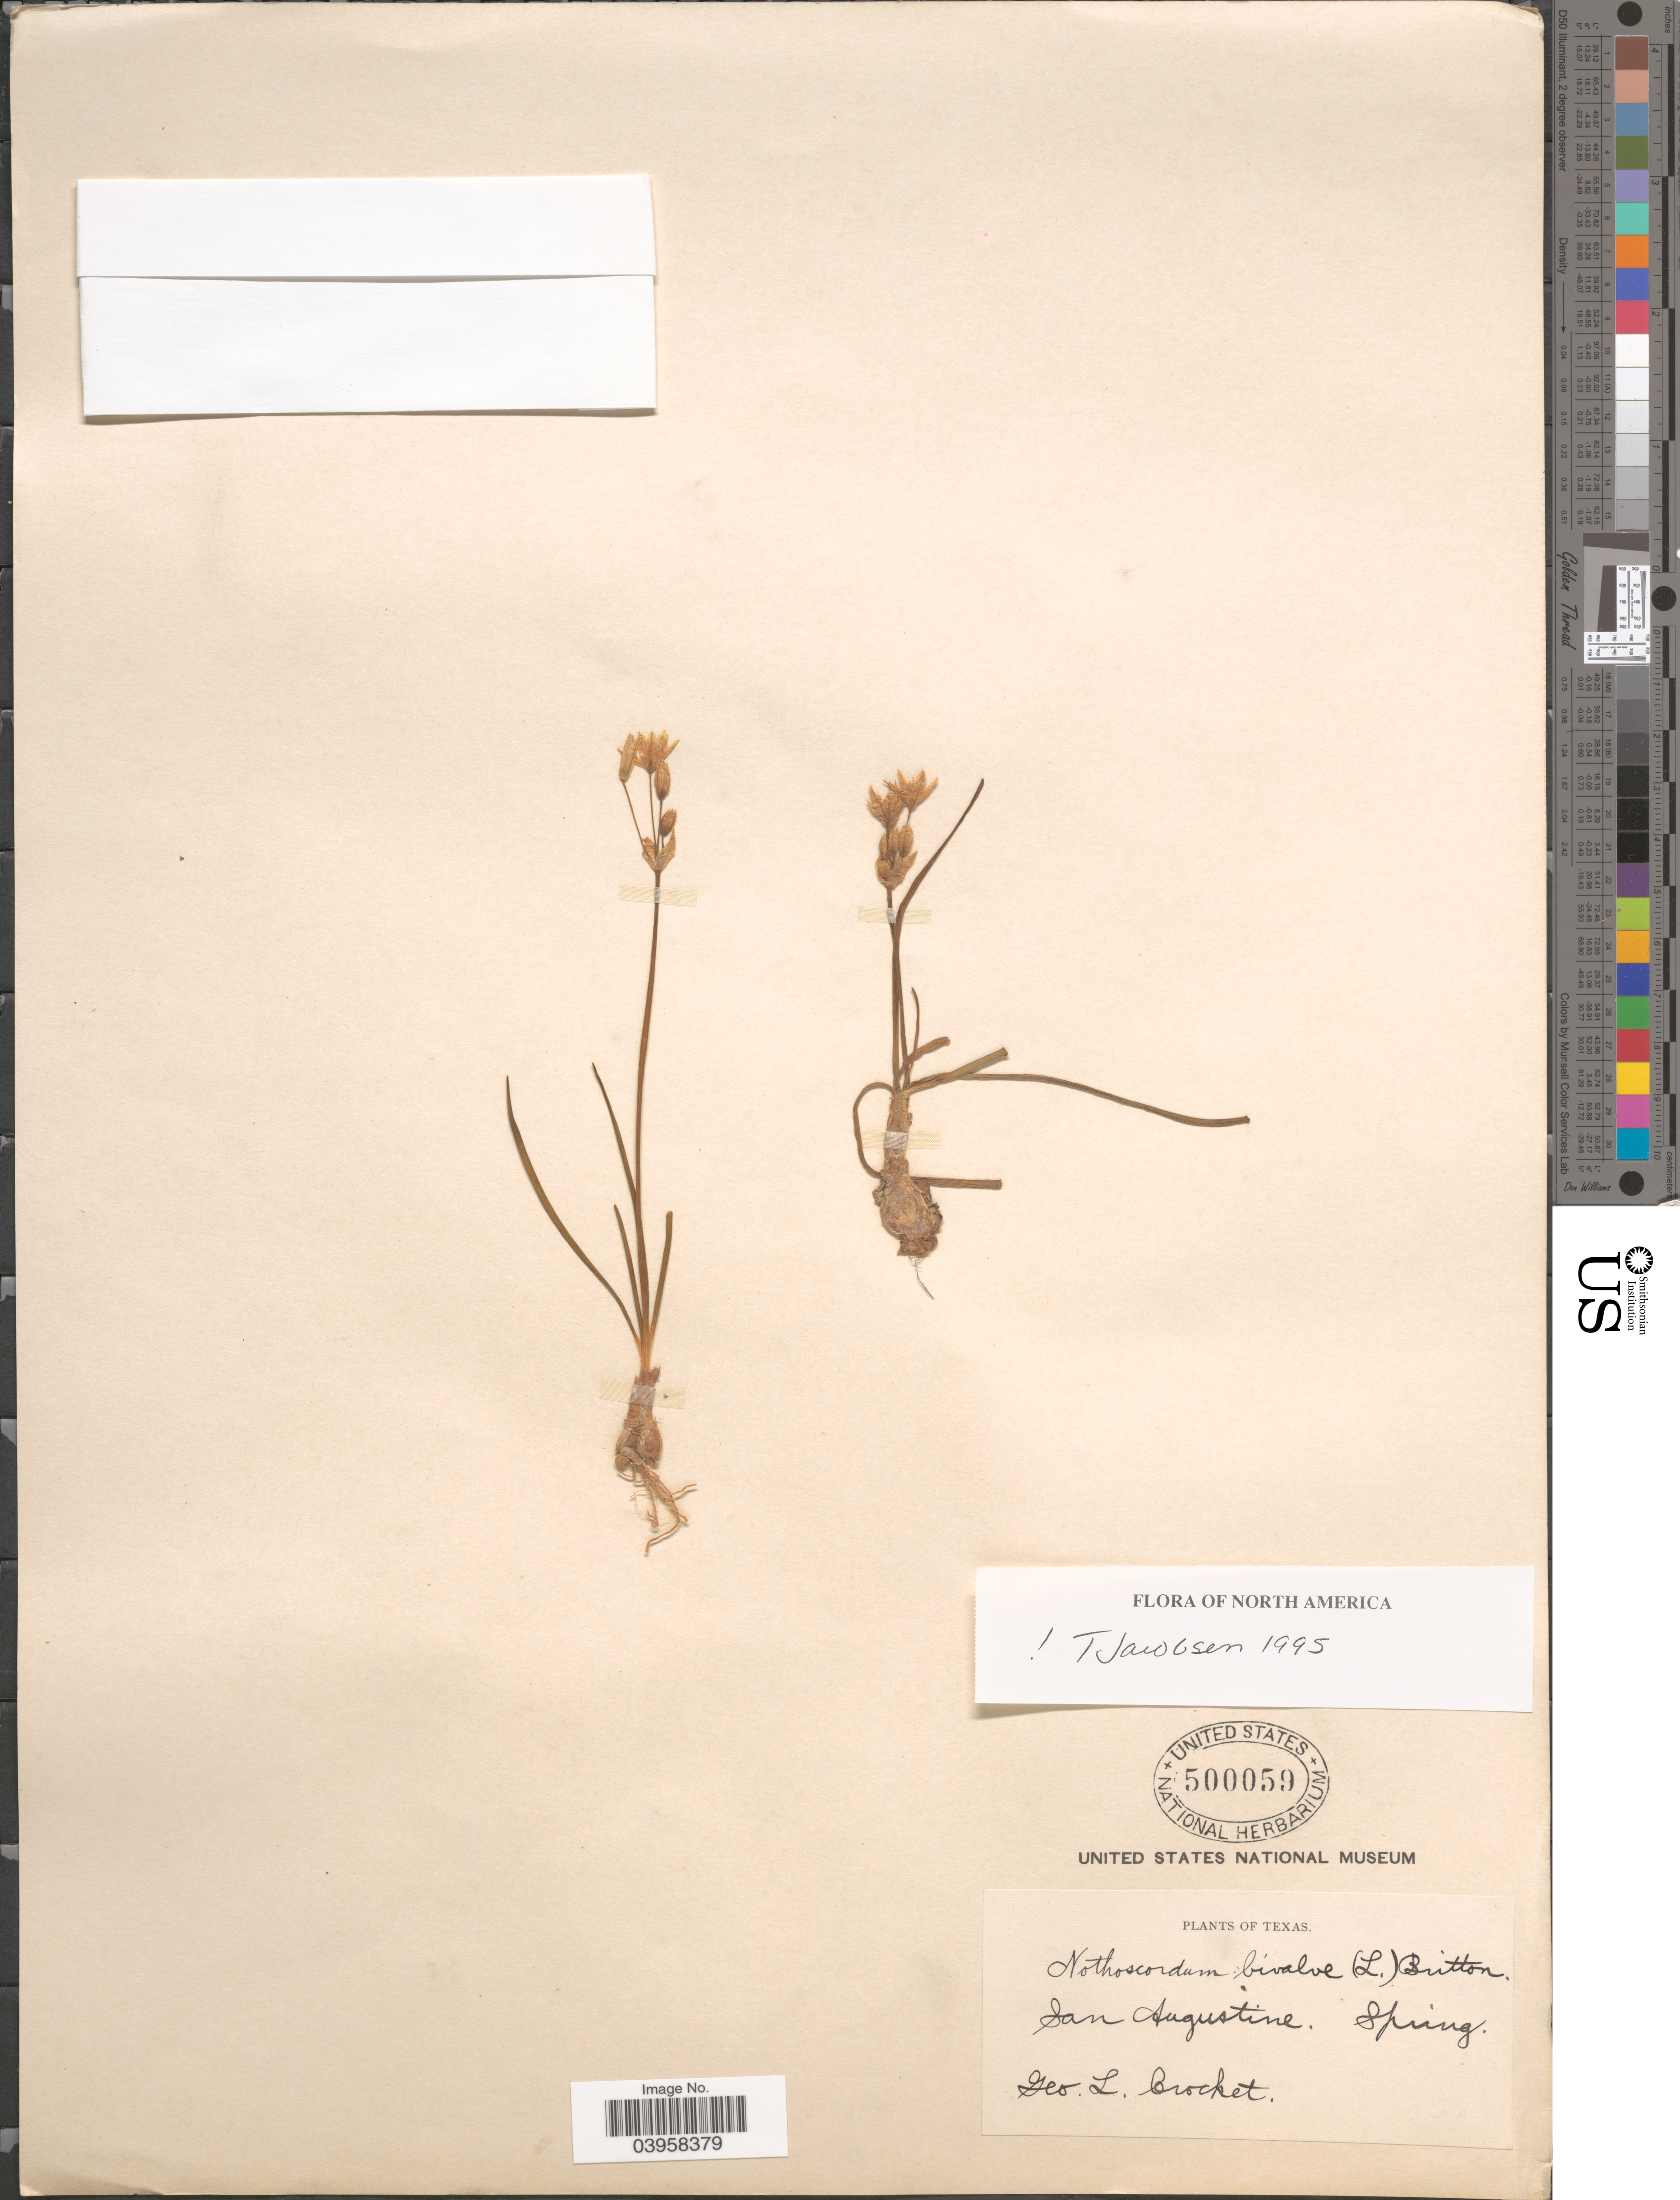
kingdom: Plantae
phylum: Tracheophyta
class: Liliopsida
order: Asparagales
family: Amaryllidaceae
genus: Nothoscordum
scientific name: Nothoscordum bivalve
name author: (L.) Britton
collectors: G. Crocket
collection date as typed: Spring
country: United States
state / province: Texas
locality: San Augustine.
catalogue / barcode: US 500059